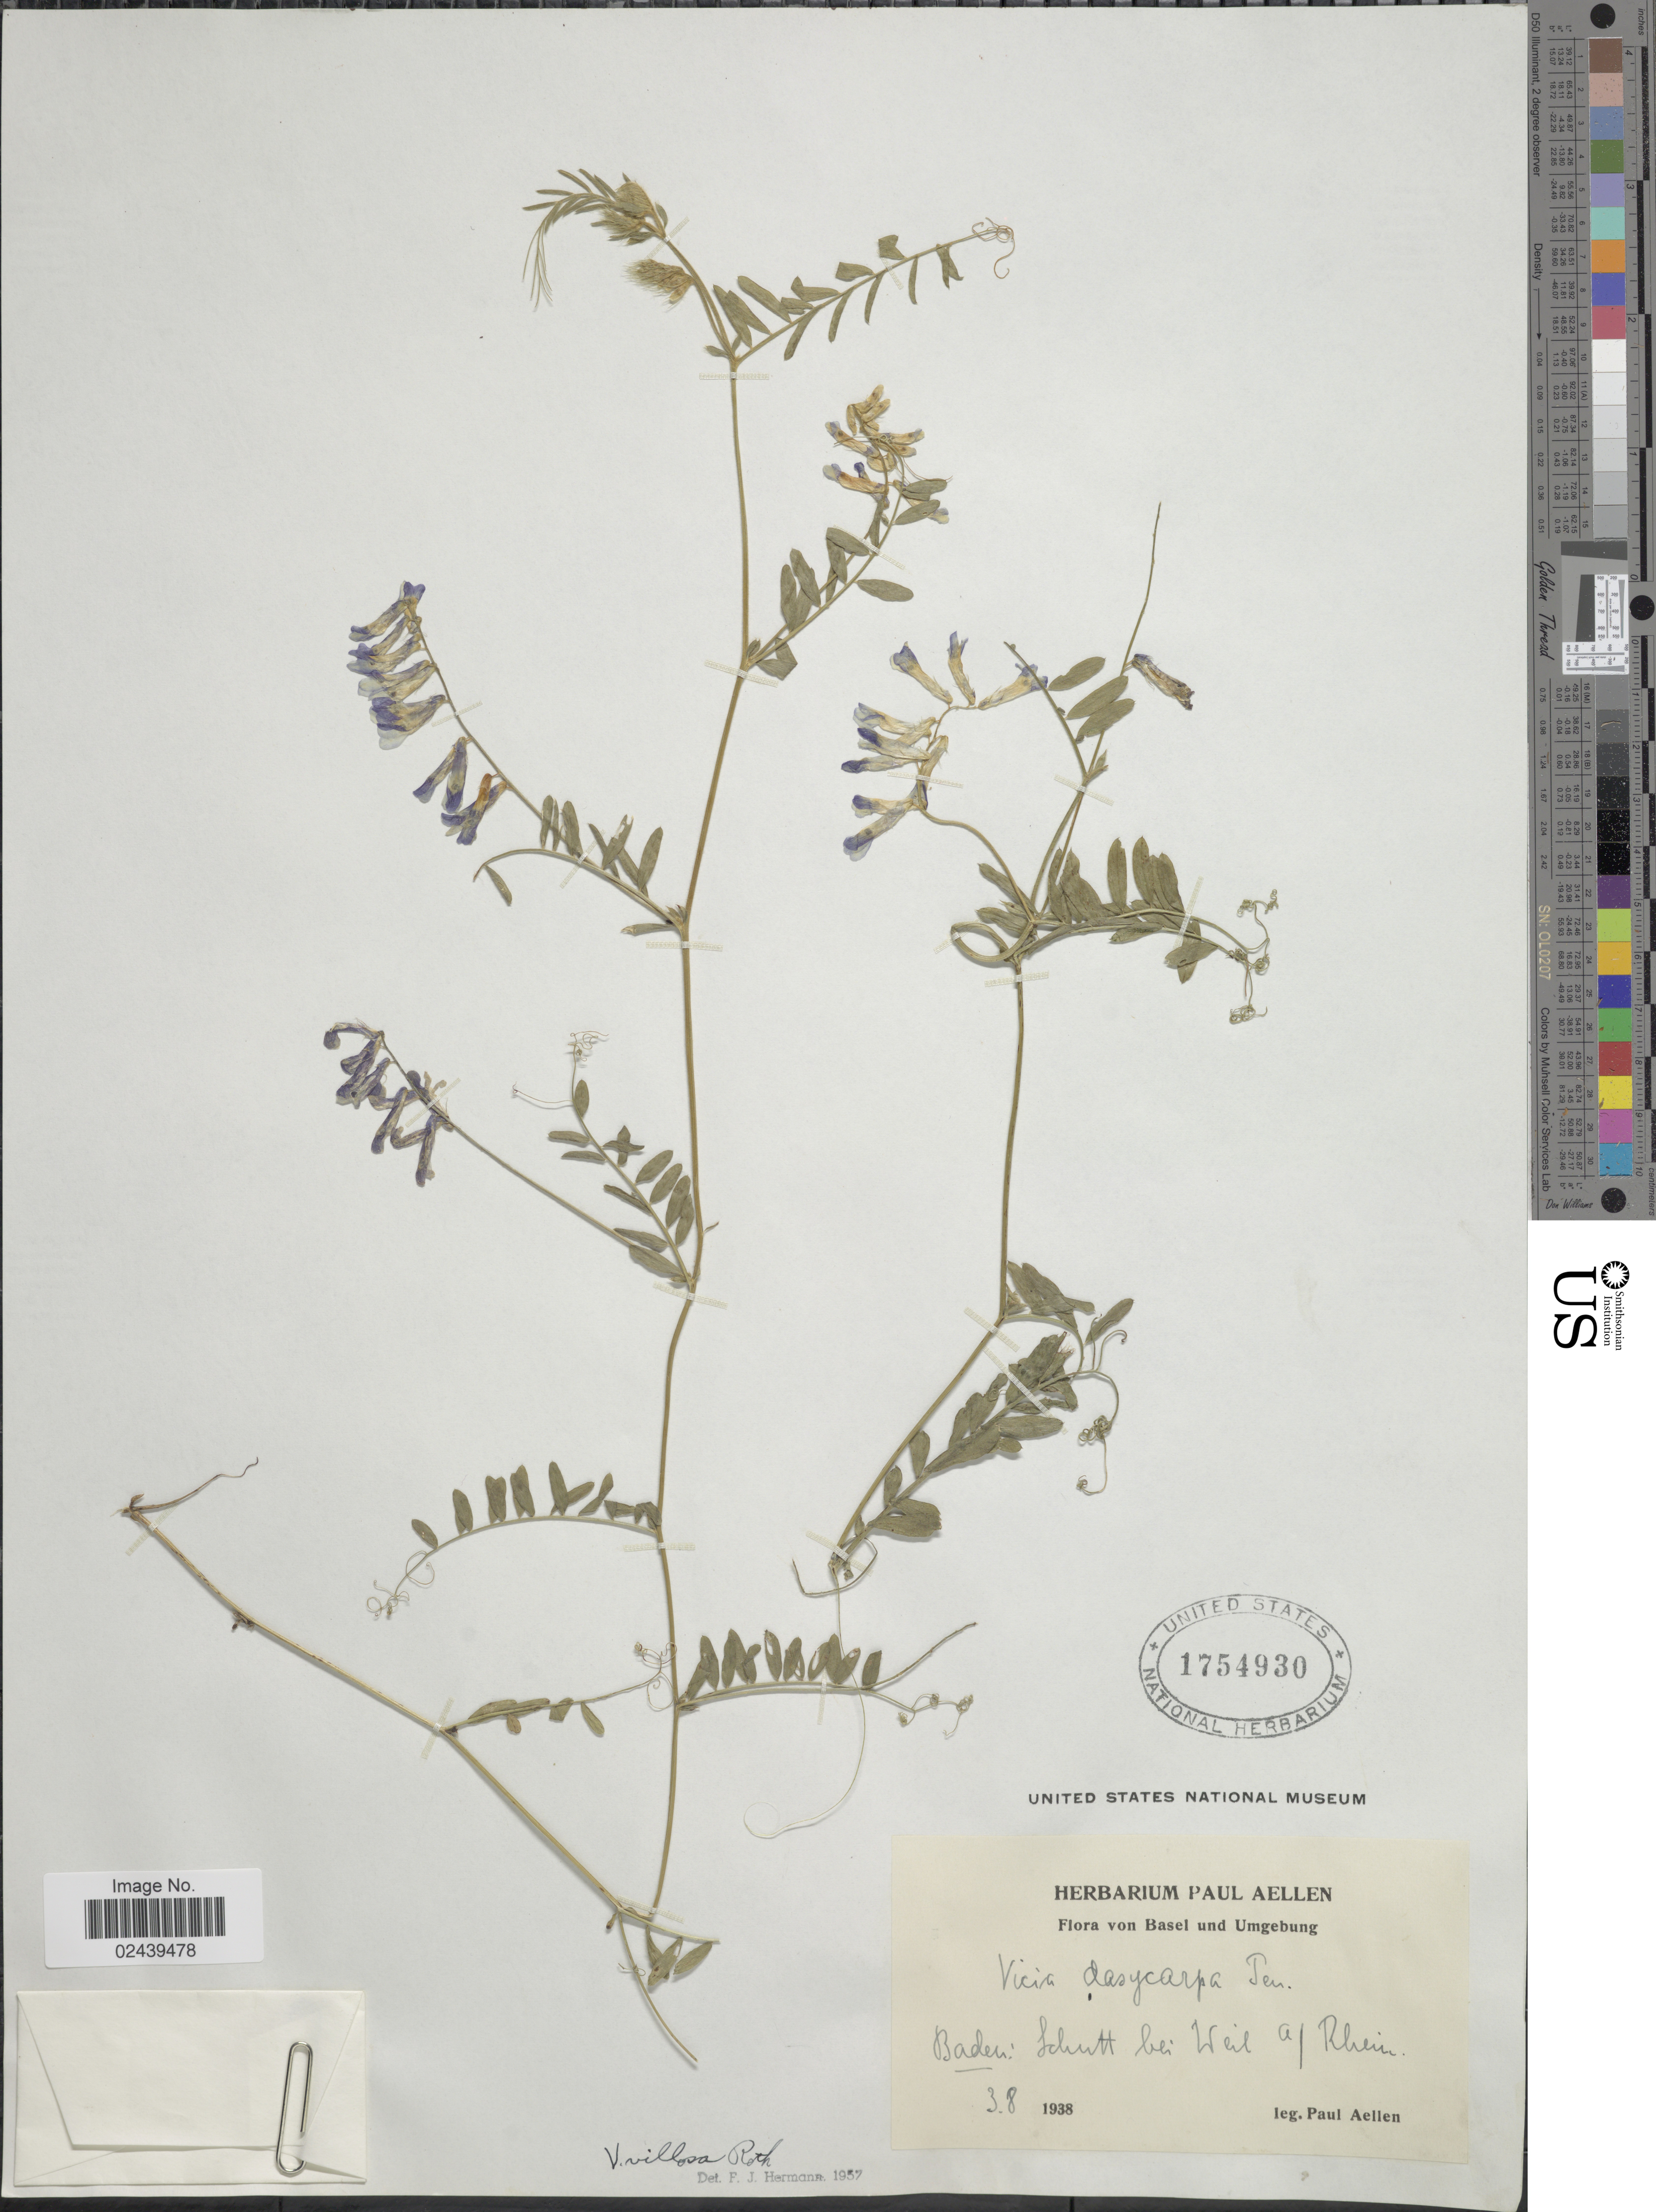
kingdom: Plantae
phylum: Tracheophyta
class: Magnoliopsida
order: Fabales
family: Fabaceae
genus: Vicia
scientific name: Vicia villosa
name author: Roth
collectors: P. Aellen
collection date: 1938-08-03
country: France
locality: Baden: Schutt bei Weil af Rheim, von Basel und Umgebung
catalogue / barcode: US 1754930